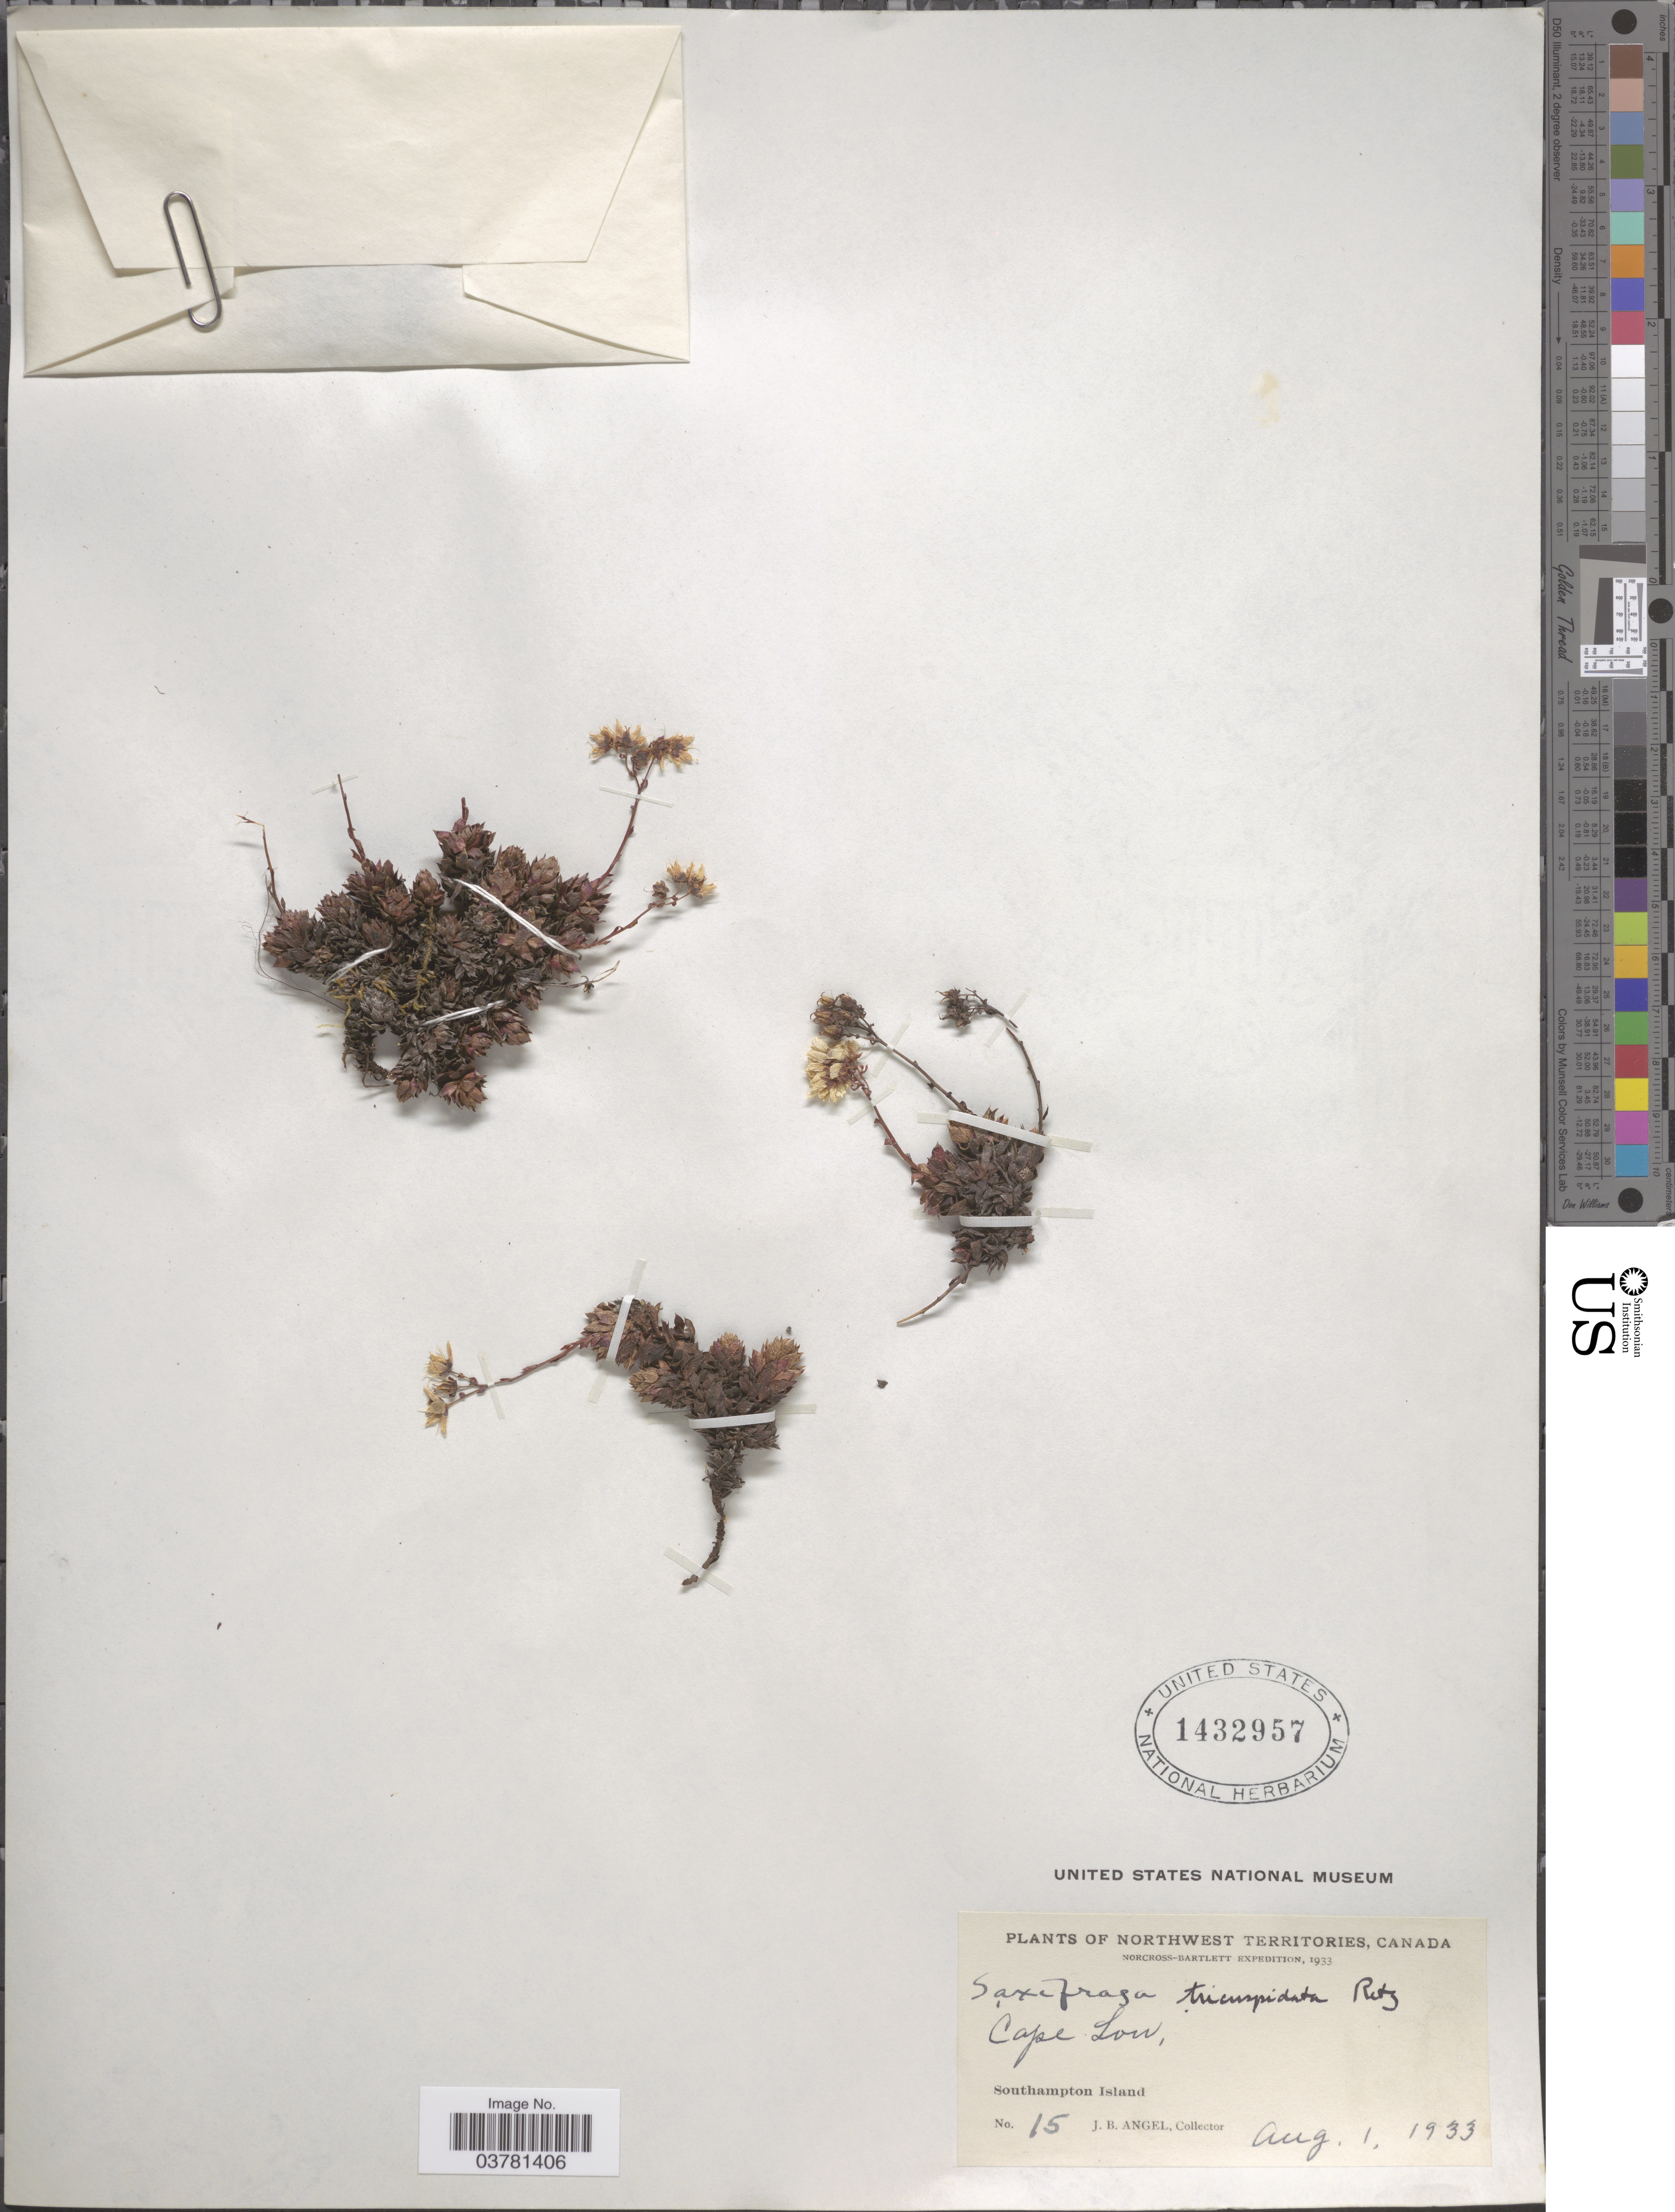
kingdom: Plantae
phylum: Tracheophyta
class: Magnoliopsida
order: Saxifragales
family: Saxifragaceae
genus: Saxifraga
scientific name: Saxifraga tricuspidata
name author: Rottb.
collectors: J. Angel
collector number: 15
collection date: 1933-08-01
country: Canada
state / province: Northwest Territories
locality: Norcross-Bartlett Expedition, 1933. Cape Low. Southampton Island.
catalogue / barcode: US 1432957